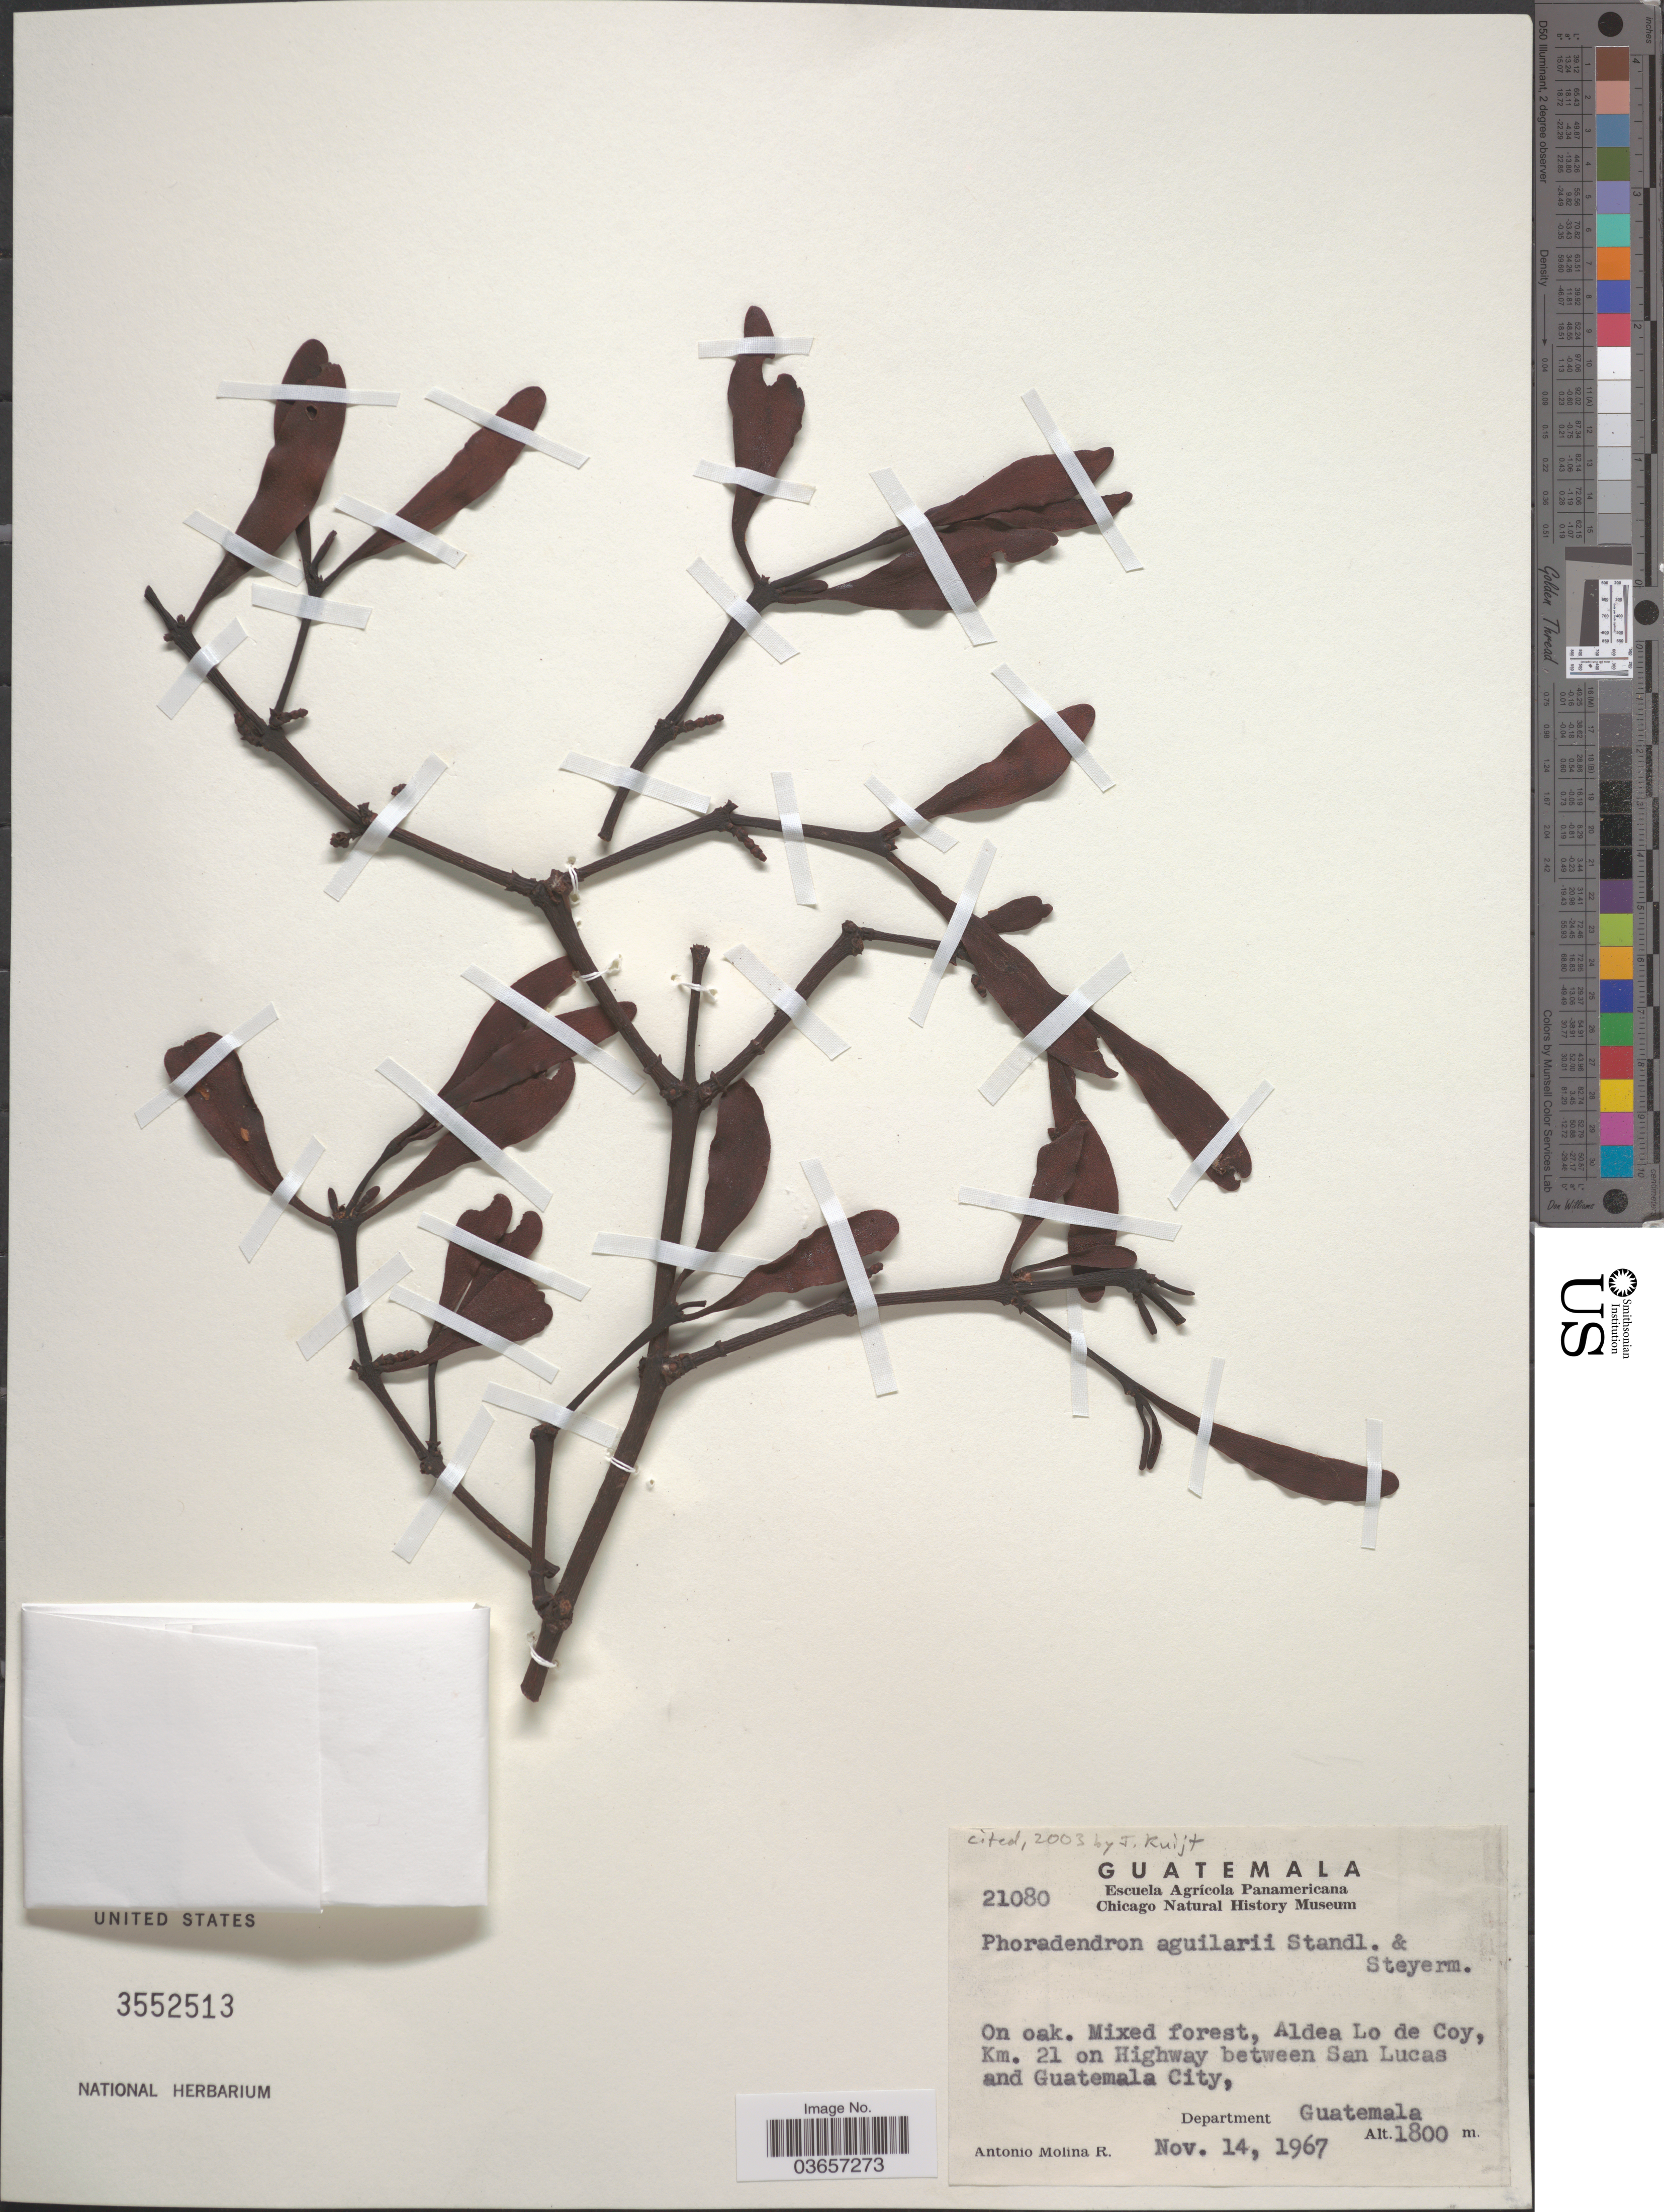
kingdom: Plantae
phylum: Tracheophyta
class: Magnoliopsida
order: Santalales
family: Viscaceae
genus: Phoradendron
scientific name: Phoradendron aguilarii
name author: Standl. & Steyerm.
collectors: A. Molina R.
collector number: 21080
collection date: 1967-11-14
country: Guatemala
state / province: Guatemala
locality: Aldea Lo de Coy, Km. 21 on Highway between San Lucas and Guatemala City, Department Guatemala.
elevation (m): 1800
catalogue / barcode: US 3552513